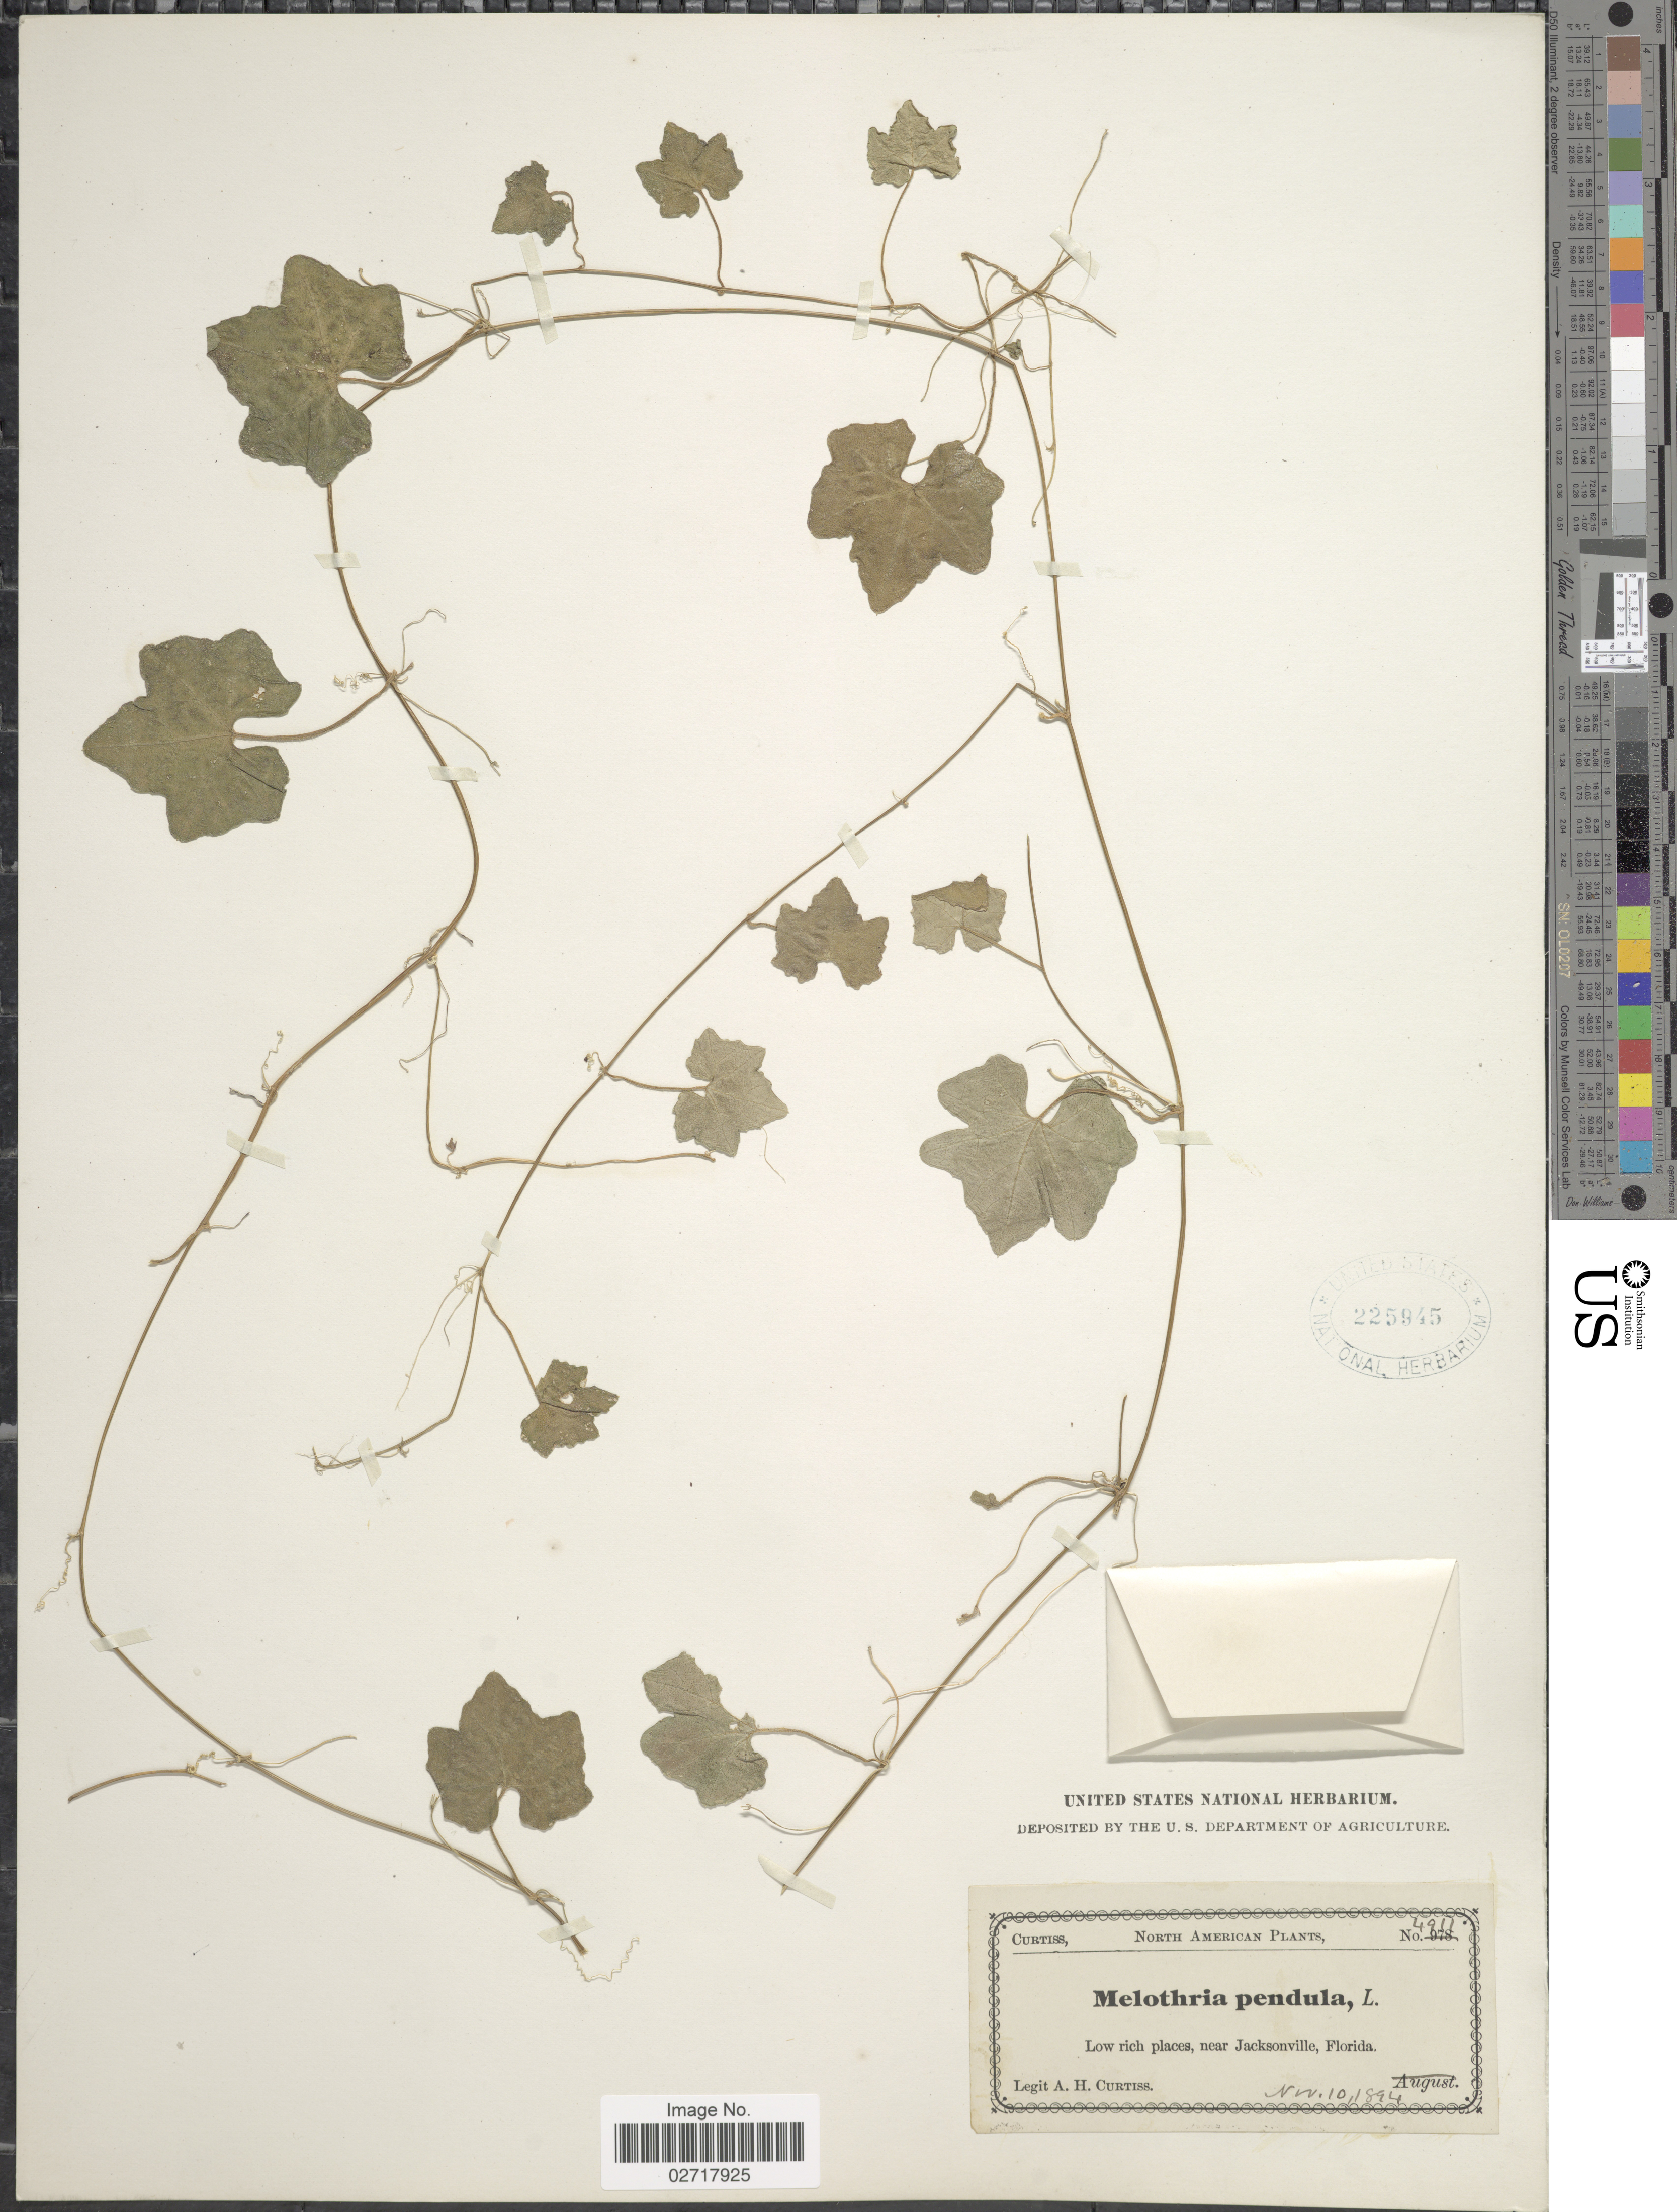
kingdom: Plantae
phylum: Tracheophyta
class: Magnoliopsida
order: Cucurbitales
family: Cucurbitaceae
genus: Melothria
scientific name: Melothria pendula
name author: L.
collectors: A. H. Curtiss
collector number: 4911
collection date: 1894-11-10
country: United States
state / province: Florida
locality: Near Jacksonville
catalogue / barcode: US 225945